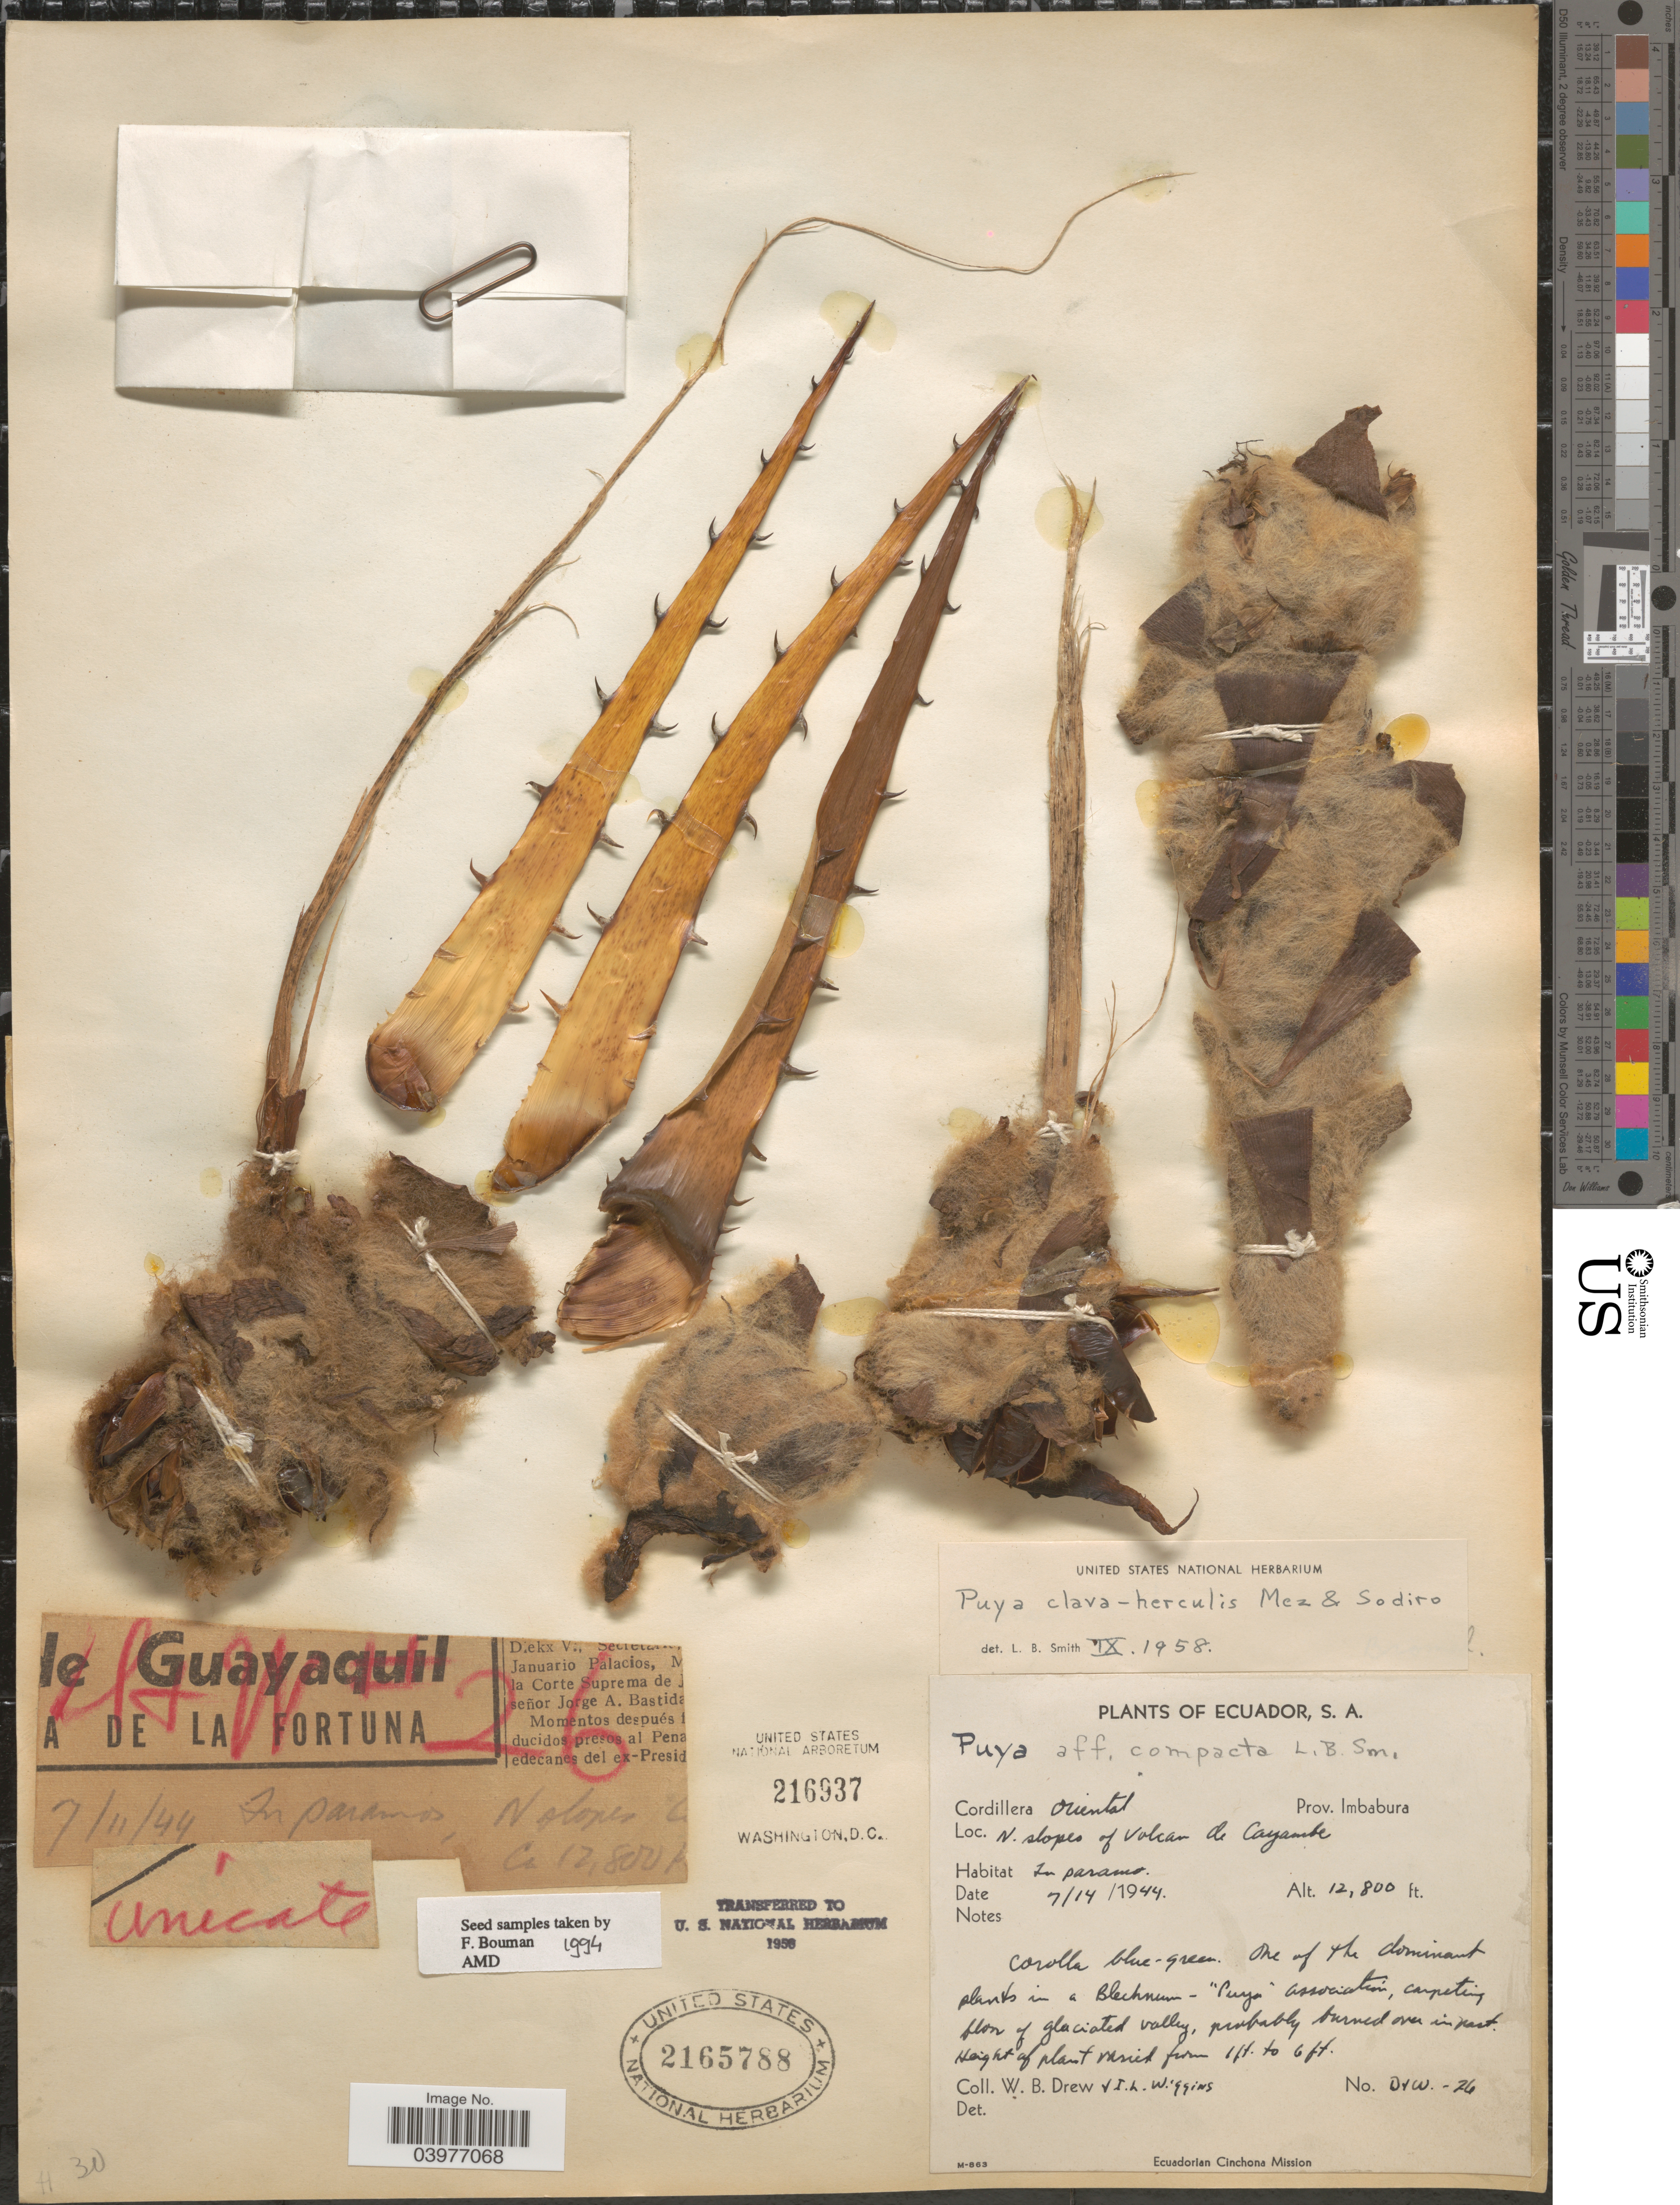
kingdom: Plantae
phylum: Tracheophyta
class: Liliopsida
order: Poales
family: Bromeliaceae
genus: Puya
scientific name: Puya clava-herculis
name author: Mez & Mez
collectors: W. B. Drew & I. L. Wiggins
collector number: D&W - 26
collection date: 1944-07-14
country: Ecuador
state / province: Imbabura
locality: Cordillera Oriental. N. slopes of Volcan de Cayambe.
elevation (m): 3901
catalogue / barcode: US 2165788